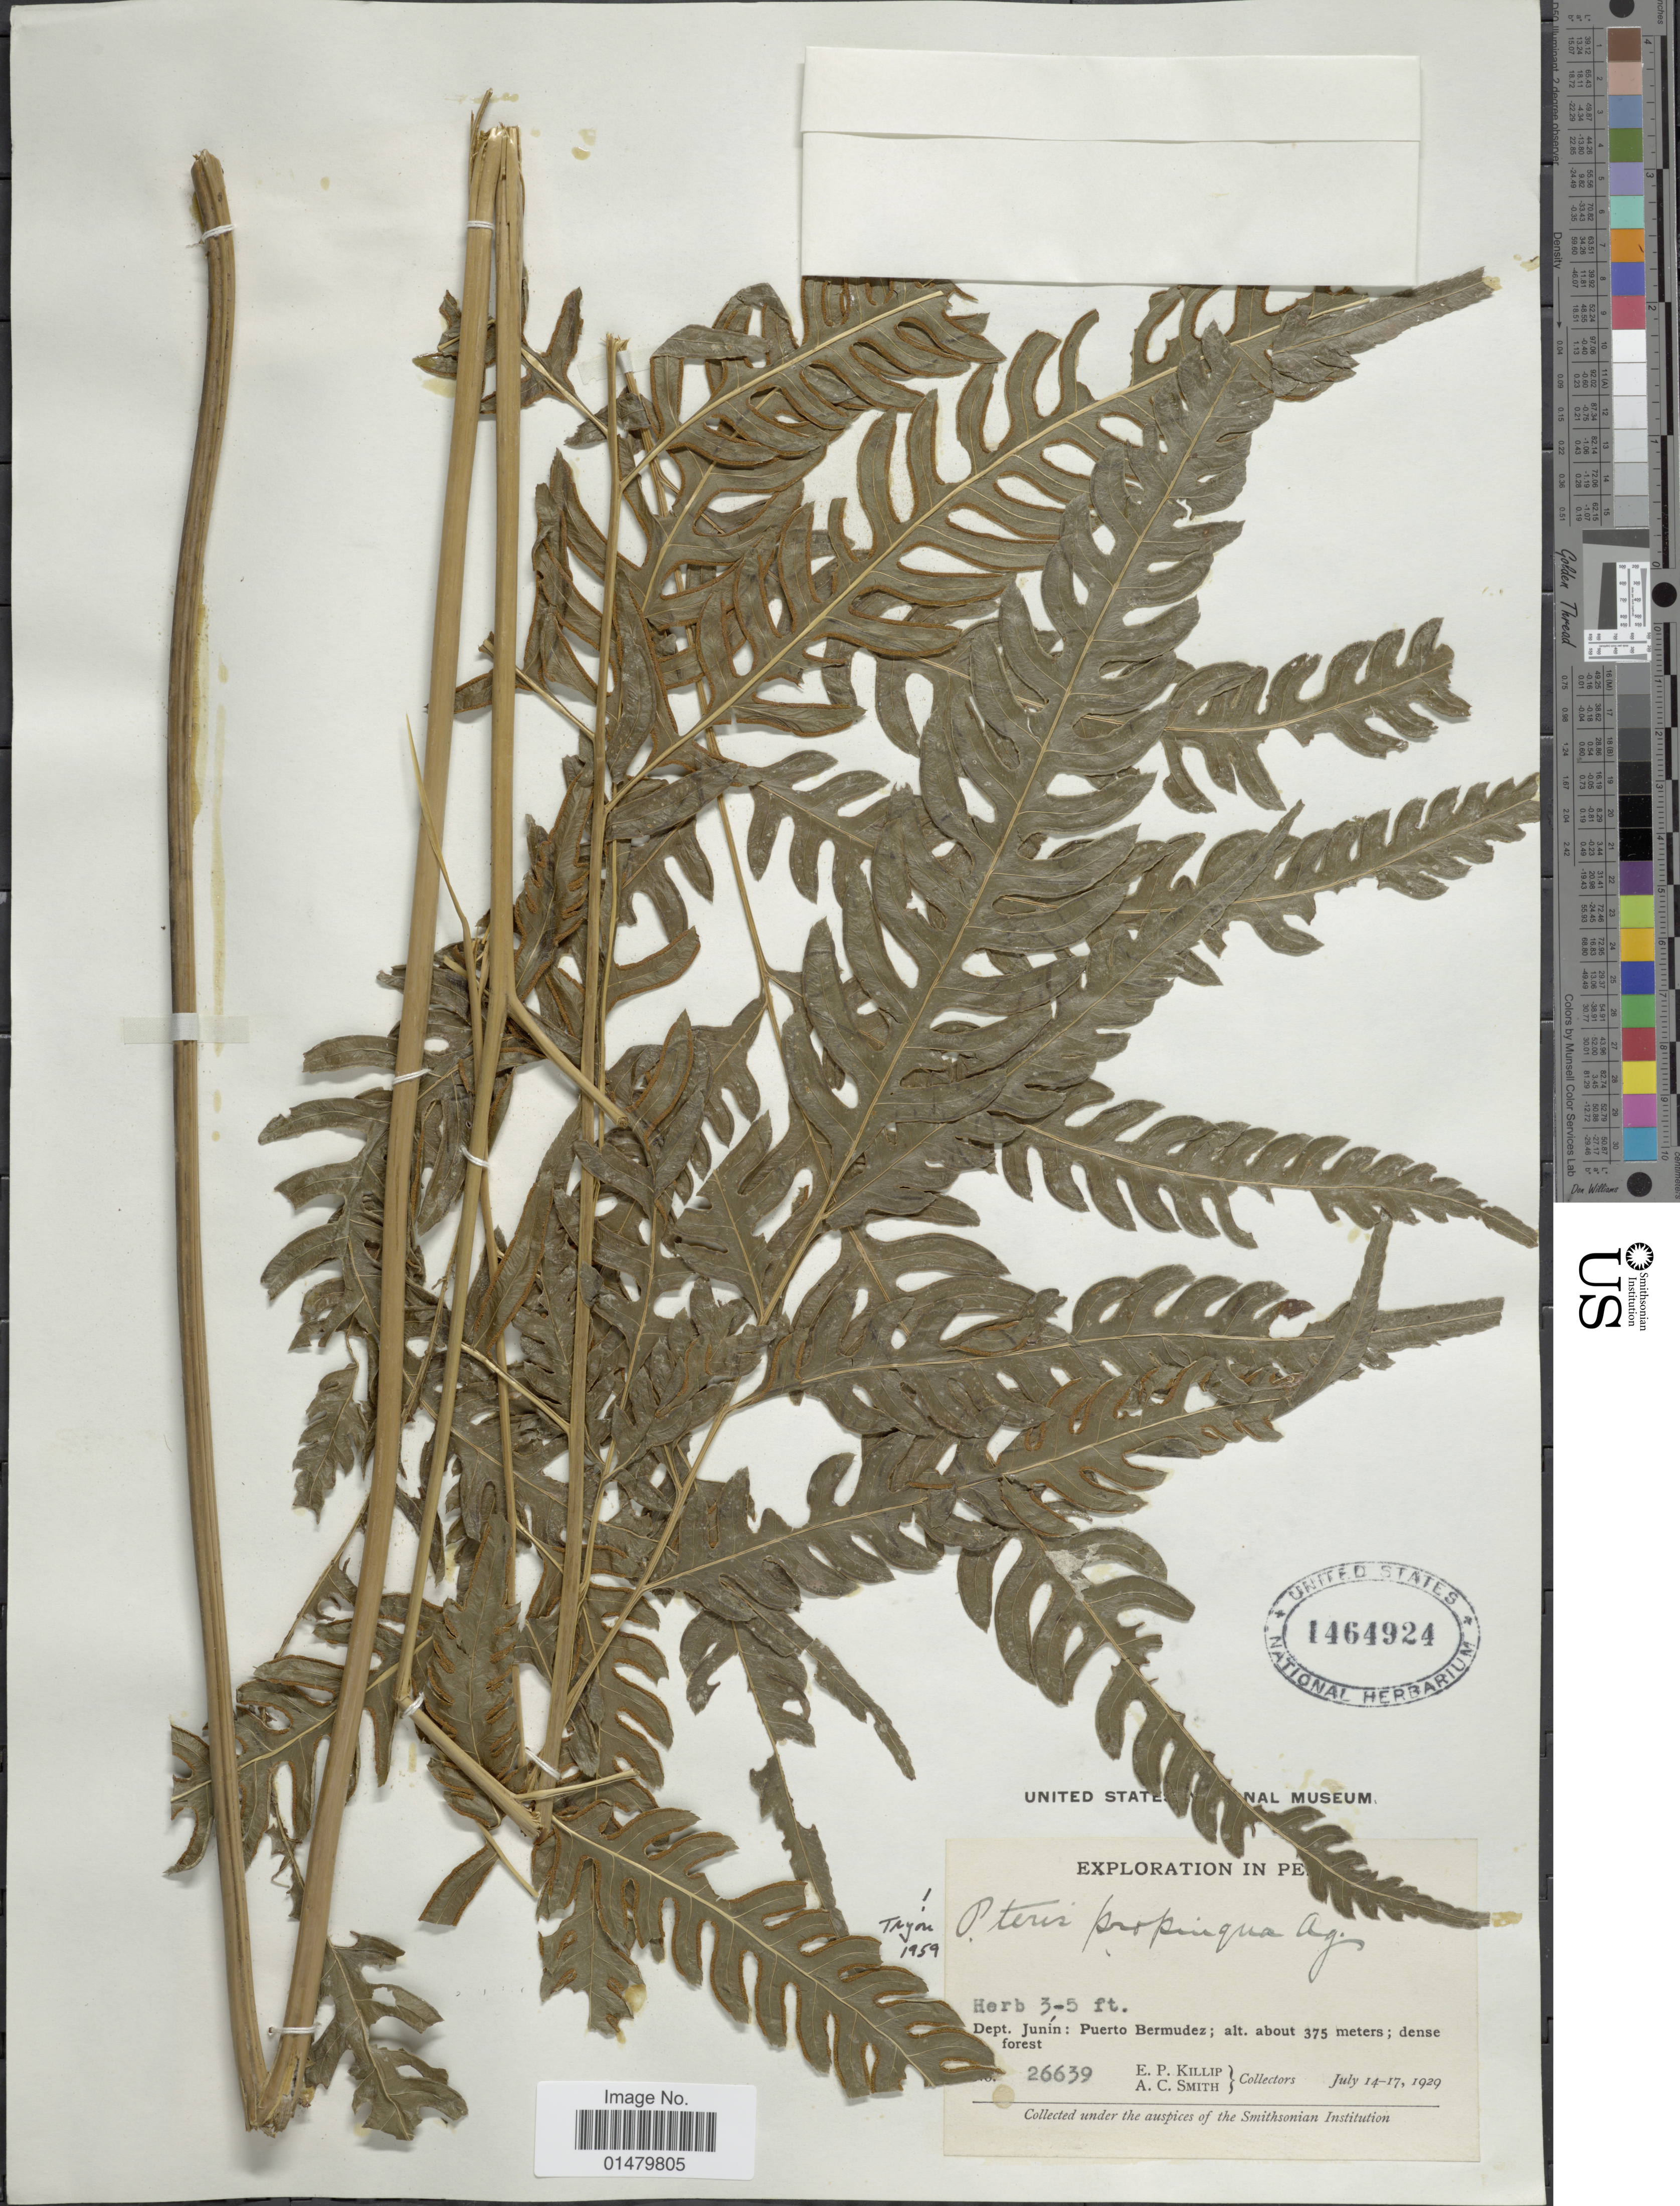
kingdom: Plantae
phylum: Tracheophyta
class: Polypodiopsida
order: Polypodiales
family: Pteridaceae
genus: Pteris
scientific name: Pteris propinqua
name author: J. Agardh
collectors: E. P. Killip & A. C. Smith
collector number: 26639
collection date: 1929-07-14/1929-07-17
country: Peru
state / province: Junín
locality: Dept. Junin: Puerto Bermudez.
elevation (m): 375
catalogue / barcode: US 1464924